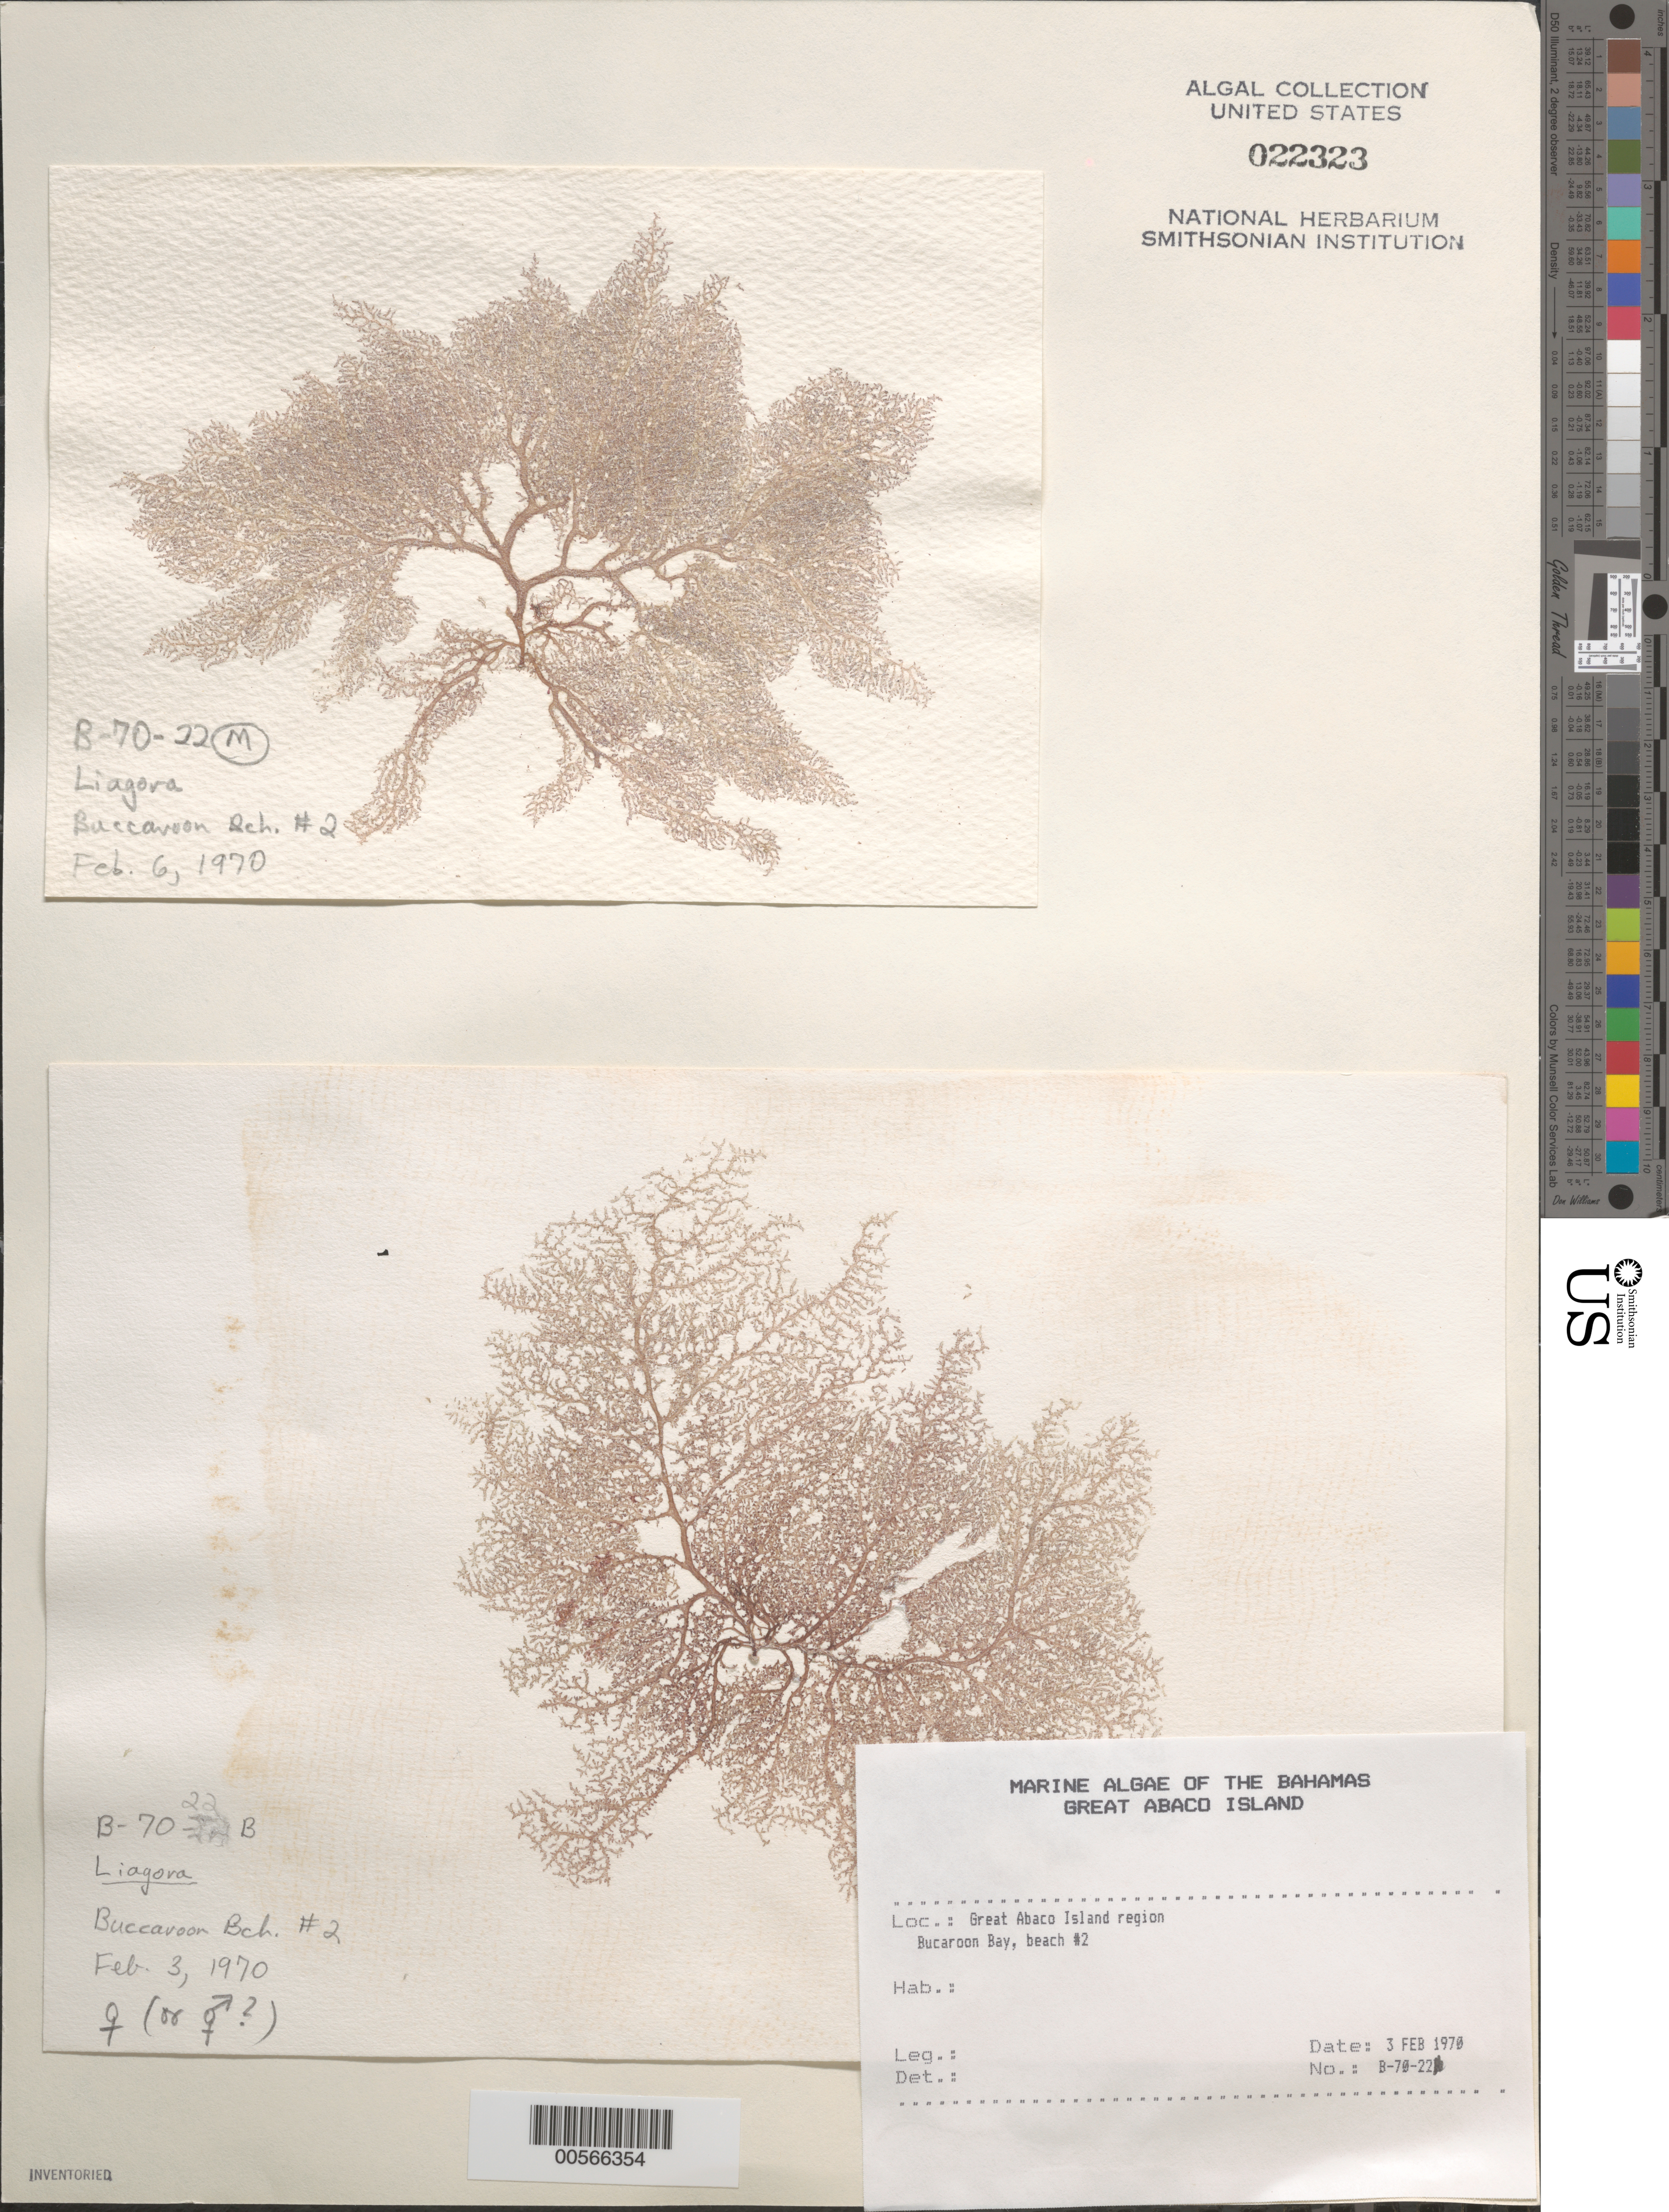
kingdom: Plantae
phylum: Rhodophyta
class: Florideophyceae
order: Nemaliales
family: Liagoraceae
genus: Liagora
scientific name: Liagora sp.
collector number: B-70-22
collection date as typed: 03 Feb 1970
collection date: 1970-02-03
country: Bahamas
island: Great Abaco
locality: Buckaroon Bay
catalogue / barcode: US 22323